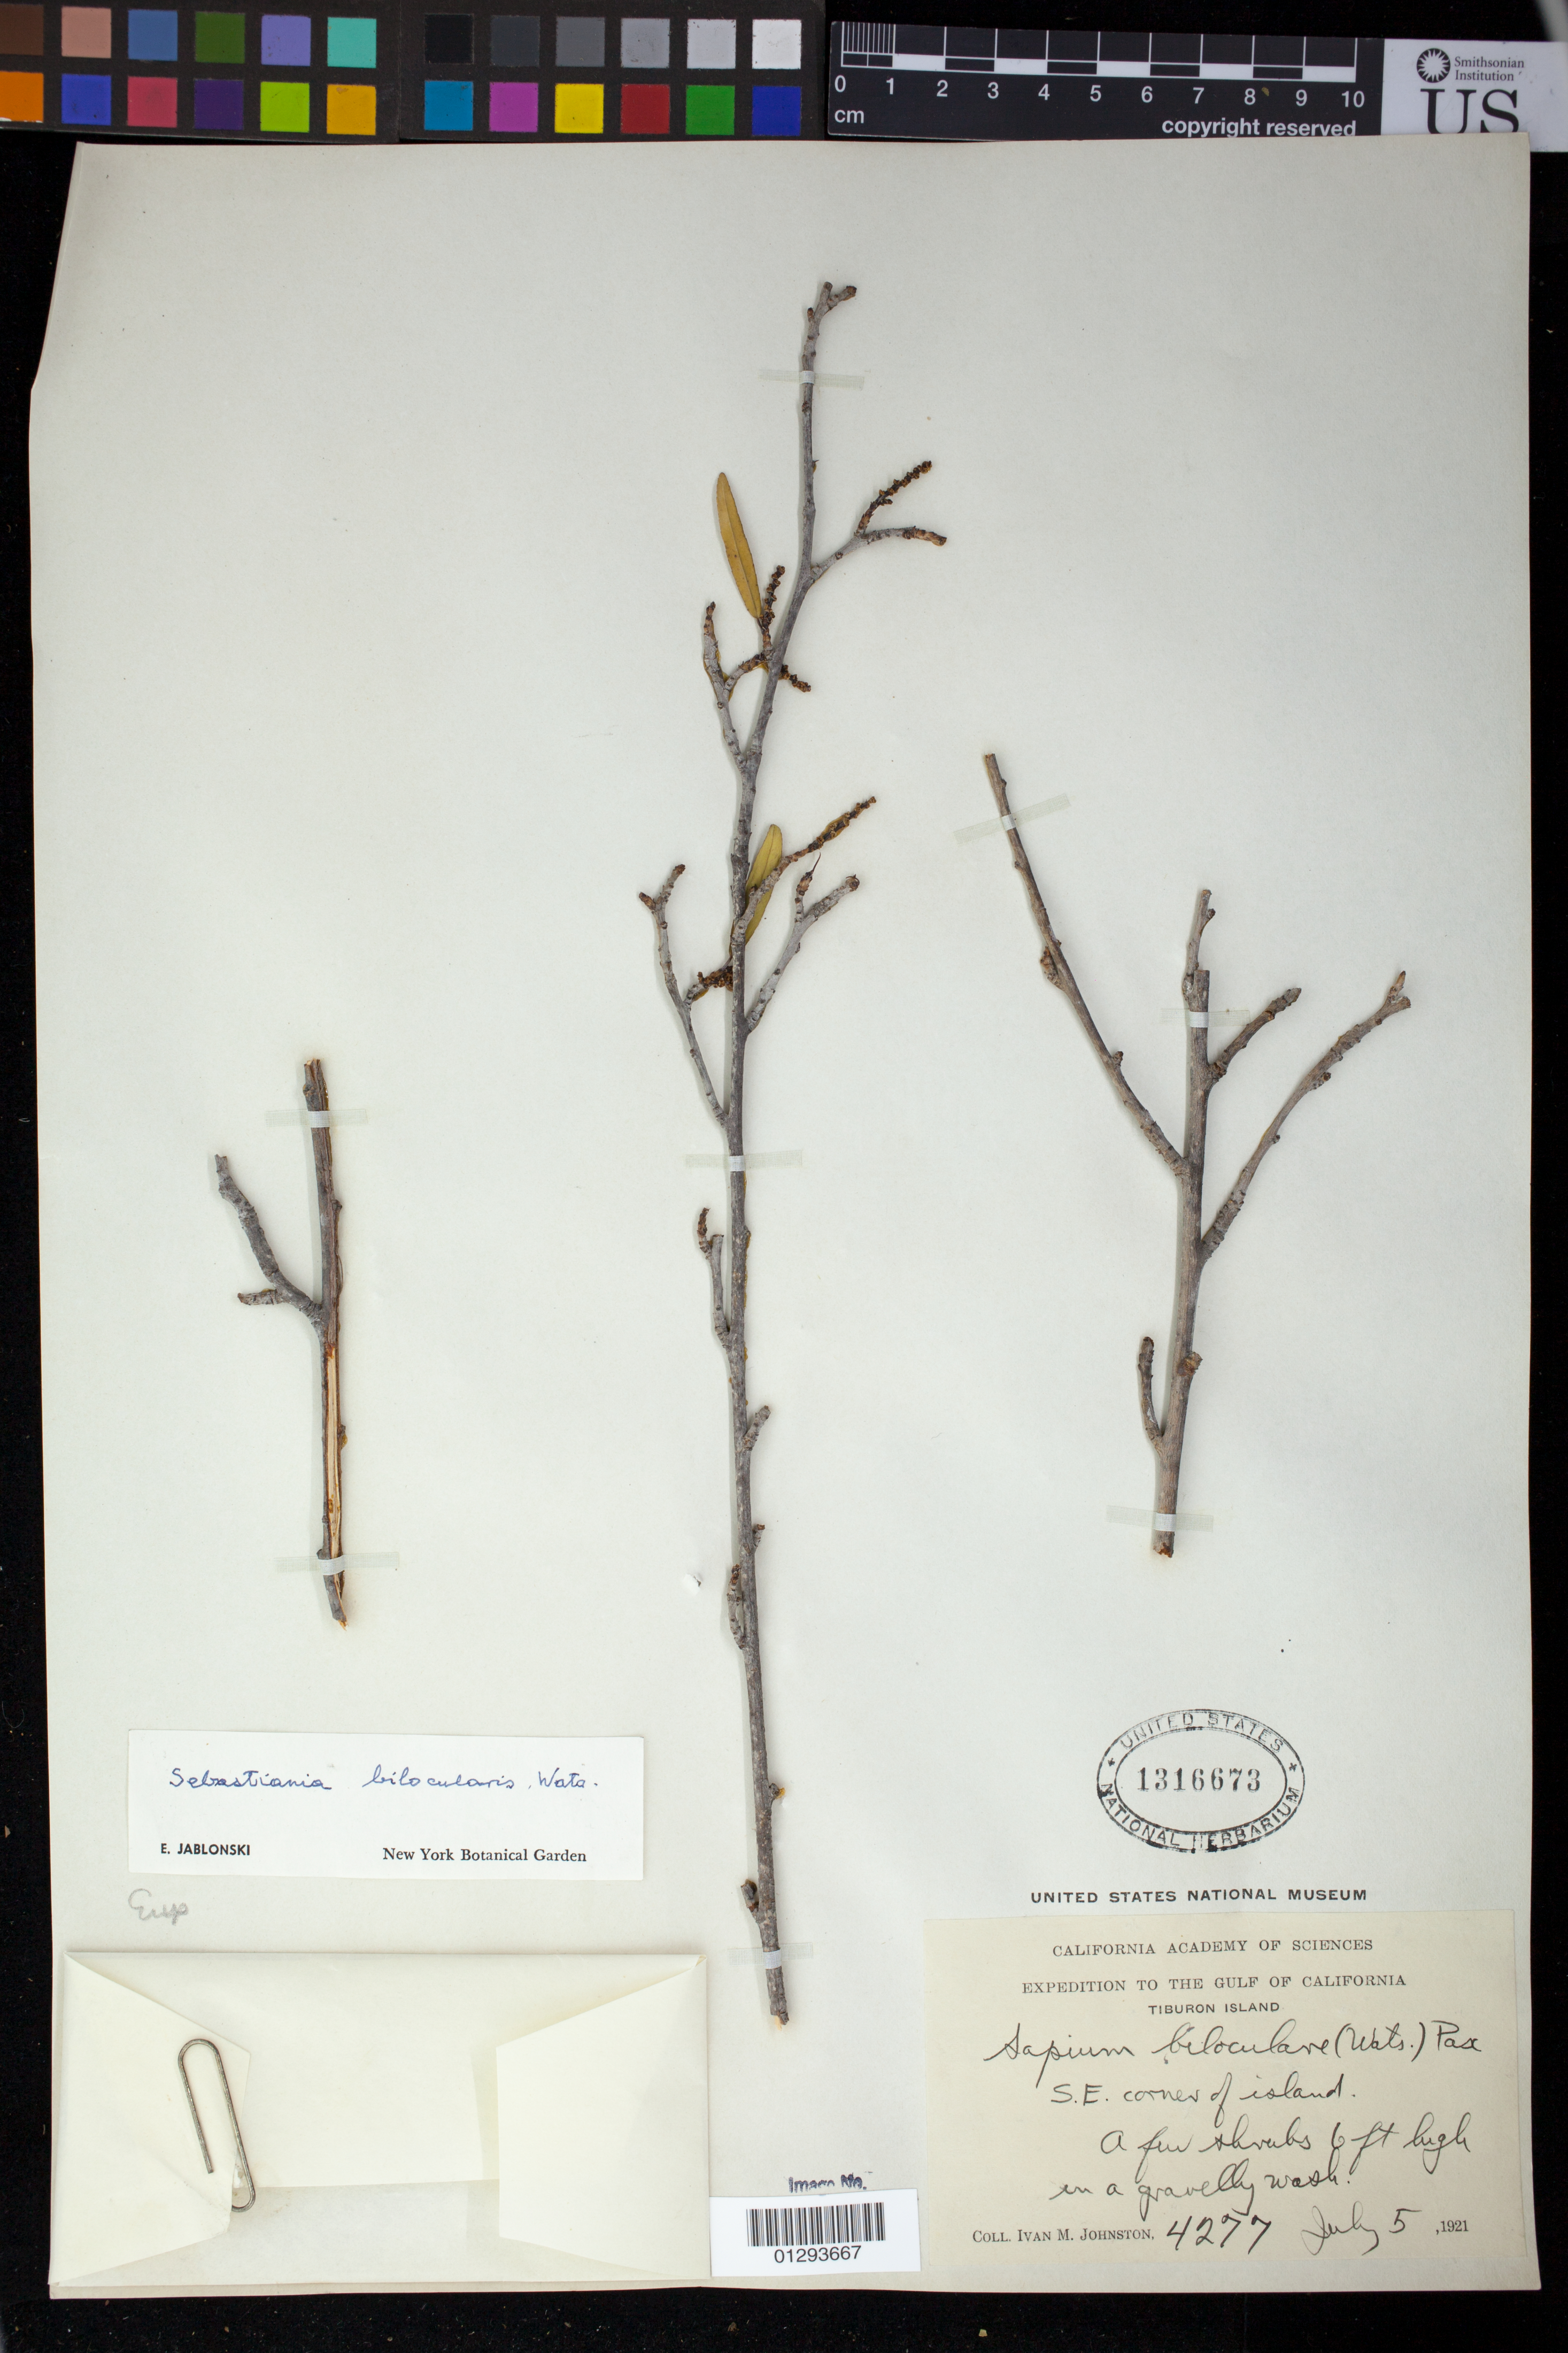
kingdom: Plantae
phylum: Tracheophyta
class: Magnoliopsida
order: Malpighiales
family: Euphorbiaceae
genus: Sebastiania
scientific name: Sebastiania bilocularis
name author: S. Watson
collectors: I.M. Johnston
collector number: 4277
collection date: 1921-07-05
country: Mexico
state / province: Sonora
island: Tiburon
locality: Gulf of California, SE corner of island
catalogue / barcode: US 1316673